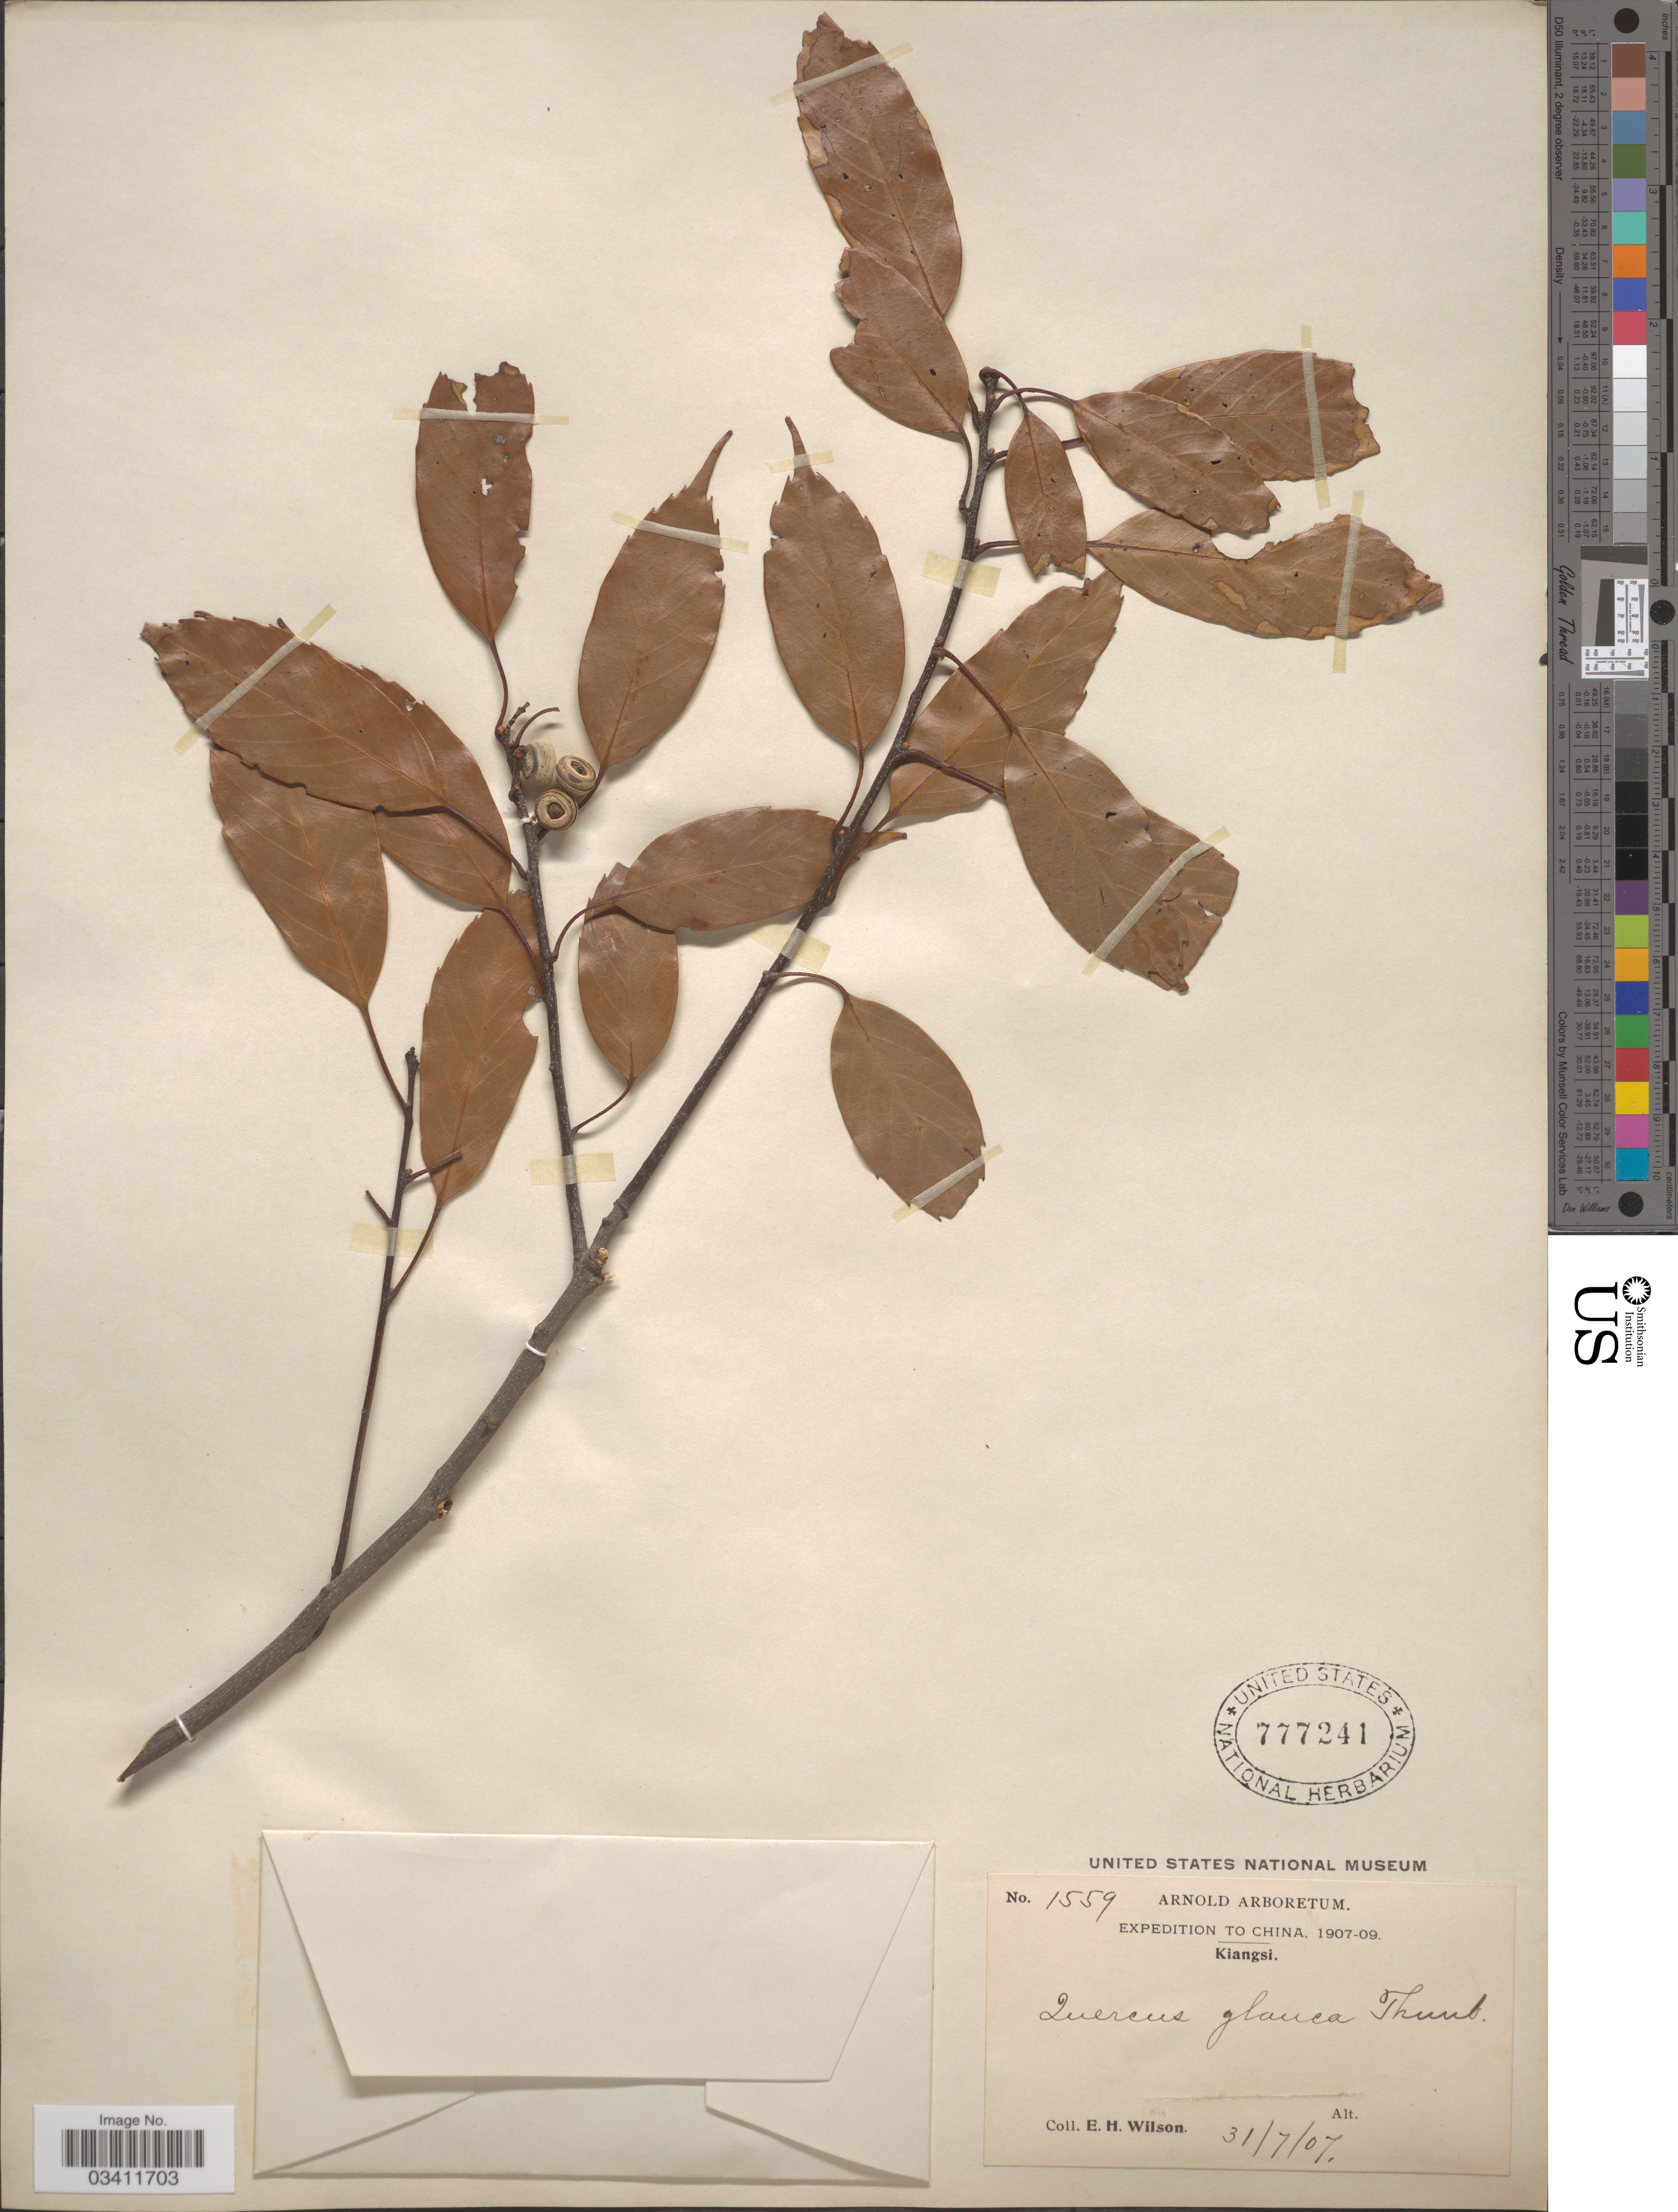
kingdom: Plantae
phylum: Tracheophyta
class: Magnoliopsida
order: Fagales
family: Fagaceae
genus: Quercus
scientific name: Quercus glauca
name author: Thunb.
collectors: E. Wilson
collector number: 1559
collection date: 1907-07-31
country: China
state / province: Jiangxi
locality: Kiangsi.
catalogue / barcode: US 777241